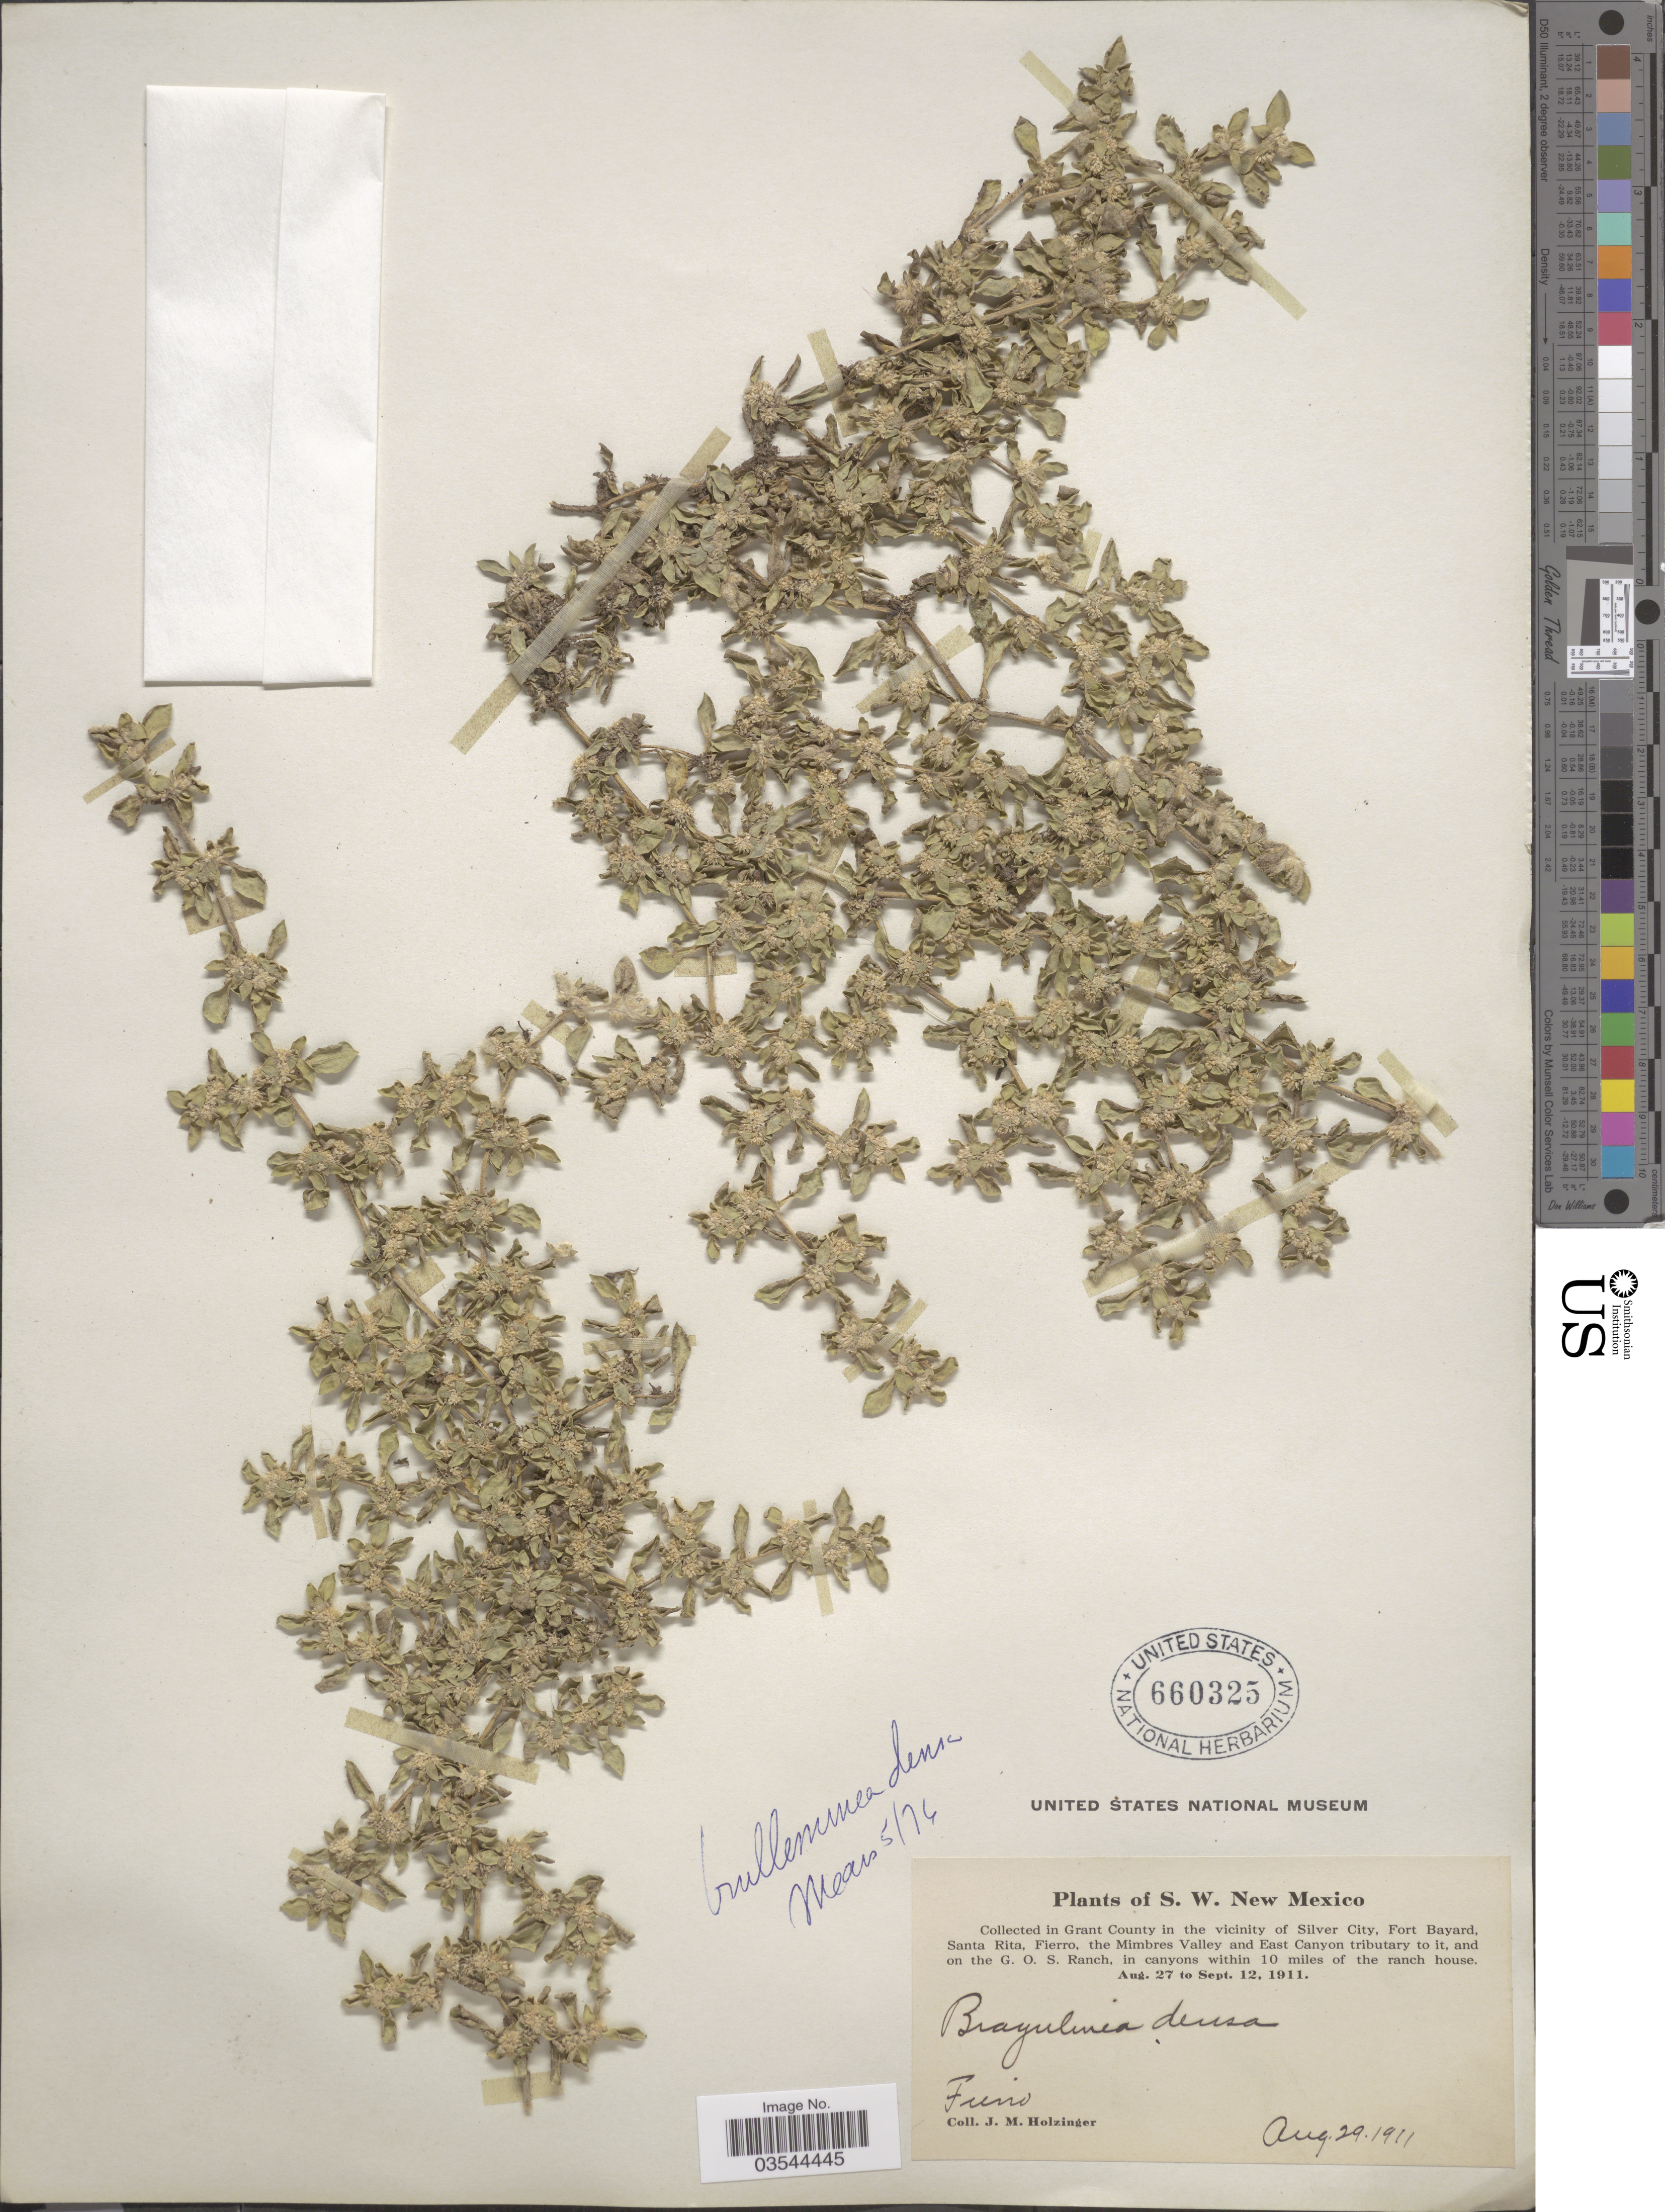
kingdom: Plantae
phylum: Tracheophyta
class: Magnoliopsida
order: Caryophyllales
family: Amaranthaceae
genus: Guilleminea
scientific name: Guilleminea densa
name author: (Humb. & Bonpl. ex Schult.) Moq.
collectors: J. M. Holzinger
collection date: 1911-08-29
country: United States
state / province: New Mexico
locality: S. W. New Mexico. Grant County in the vicinity of Silver City, Fort Bayard, Santa Rita, Fierro, the Mimbres Valley and East Canyon tributary to it, and on the G. O. S. Ranch, in canyons within 10 miles of the ranch house. Fierro.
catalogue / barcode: US 660325